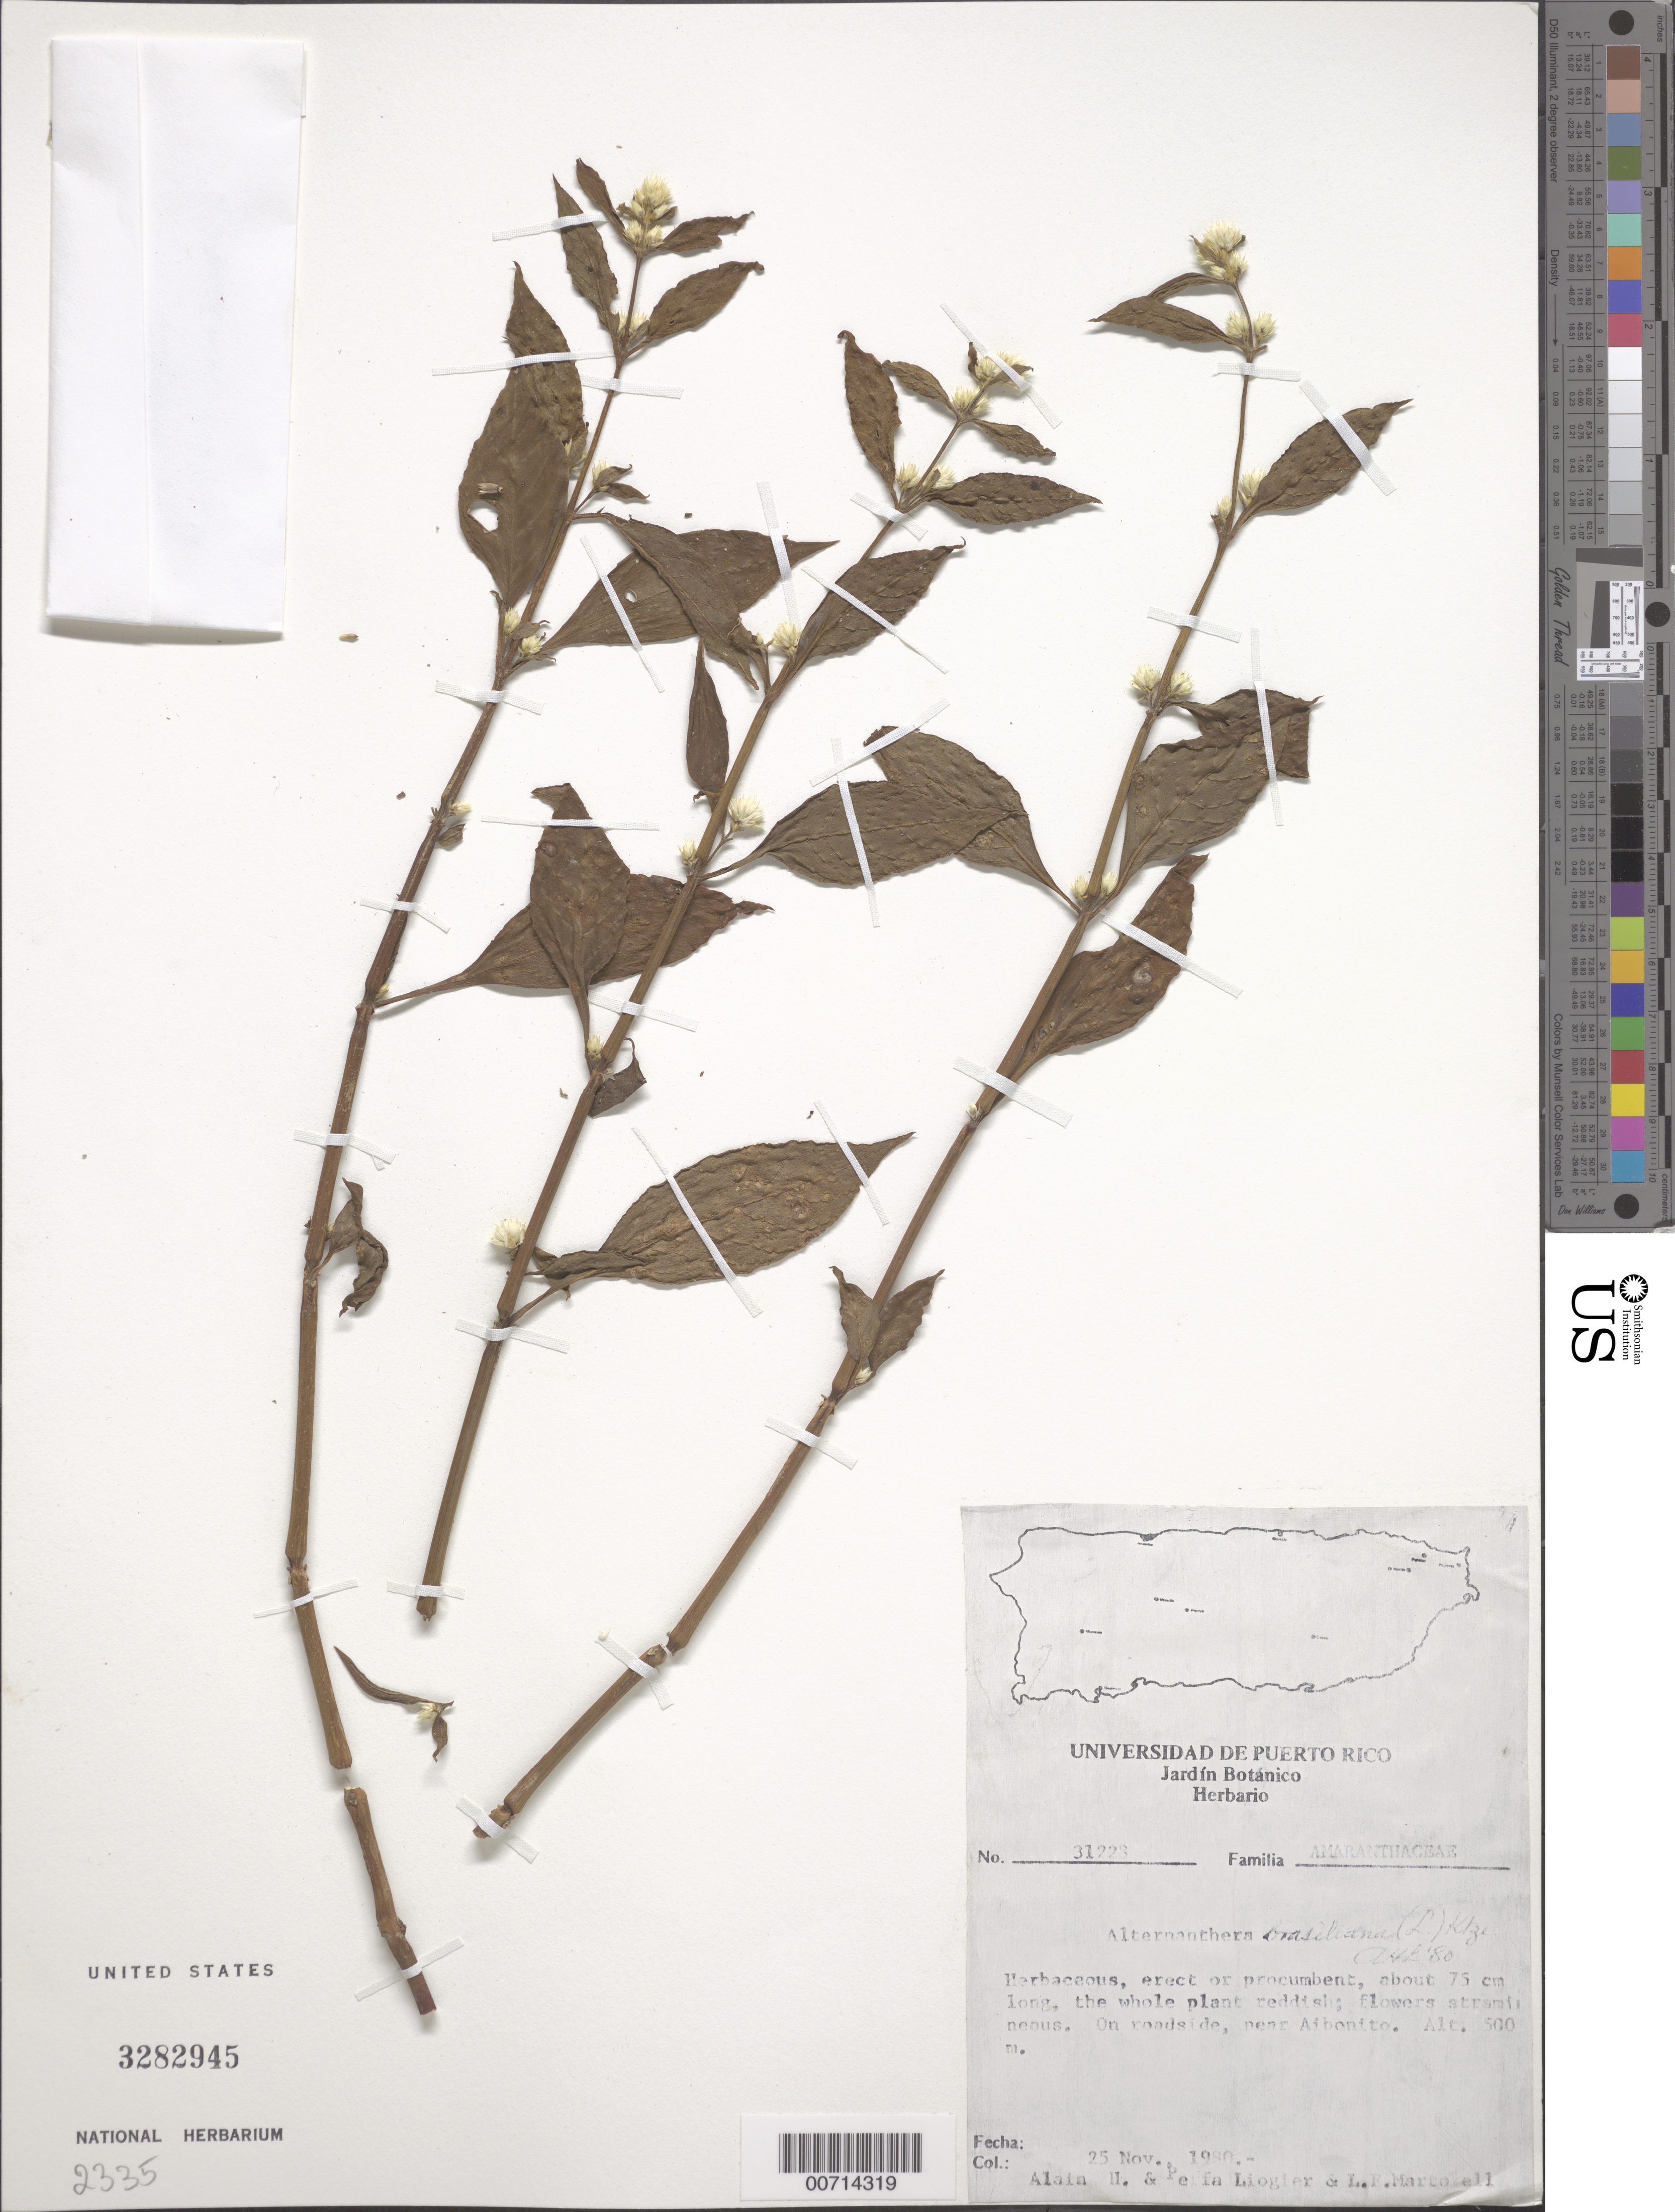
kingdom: Plantae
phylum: Tracheophyta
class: Magnoliopsida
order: Caryophyllales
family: Amaranthaceae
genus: Alternanthera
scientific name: Alternanthera brasiliana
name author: (L.) Kuntze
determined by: Liogier, Alain H.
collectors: A. H. Liogier, M. P. Liogier & L. Martorell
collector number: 31223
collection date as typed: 25 Nov 1980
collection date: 1980-11-25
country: Puerto Rico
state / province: Abonito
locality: Aibonito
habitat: Roadside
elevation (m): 500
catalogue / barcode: US 3282945